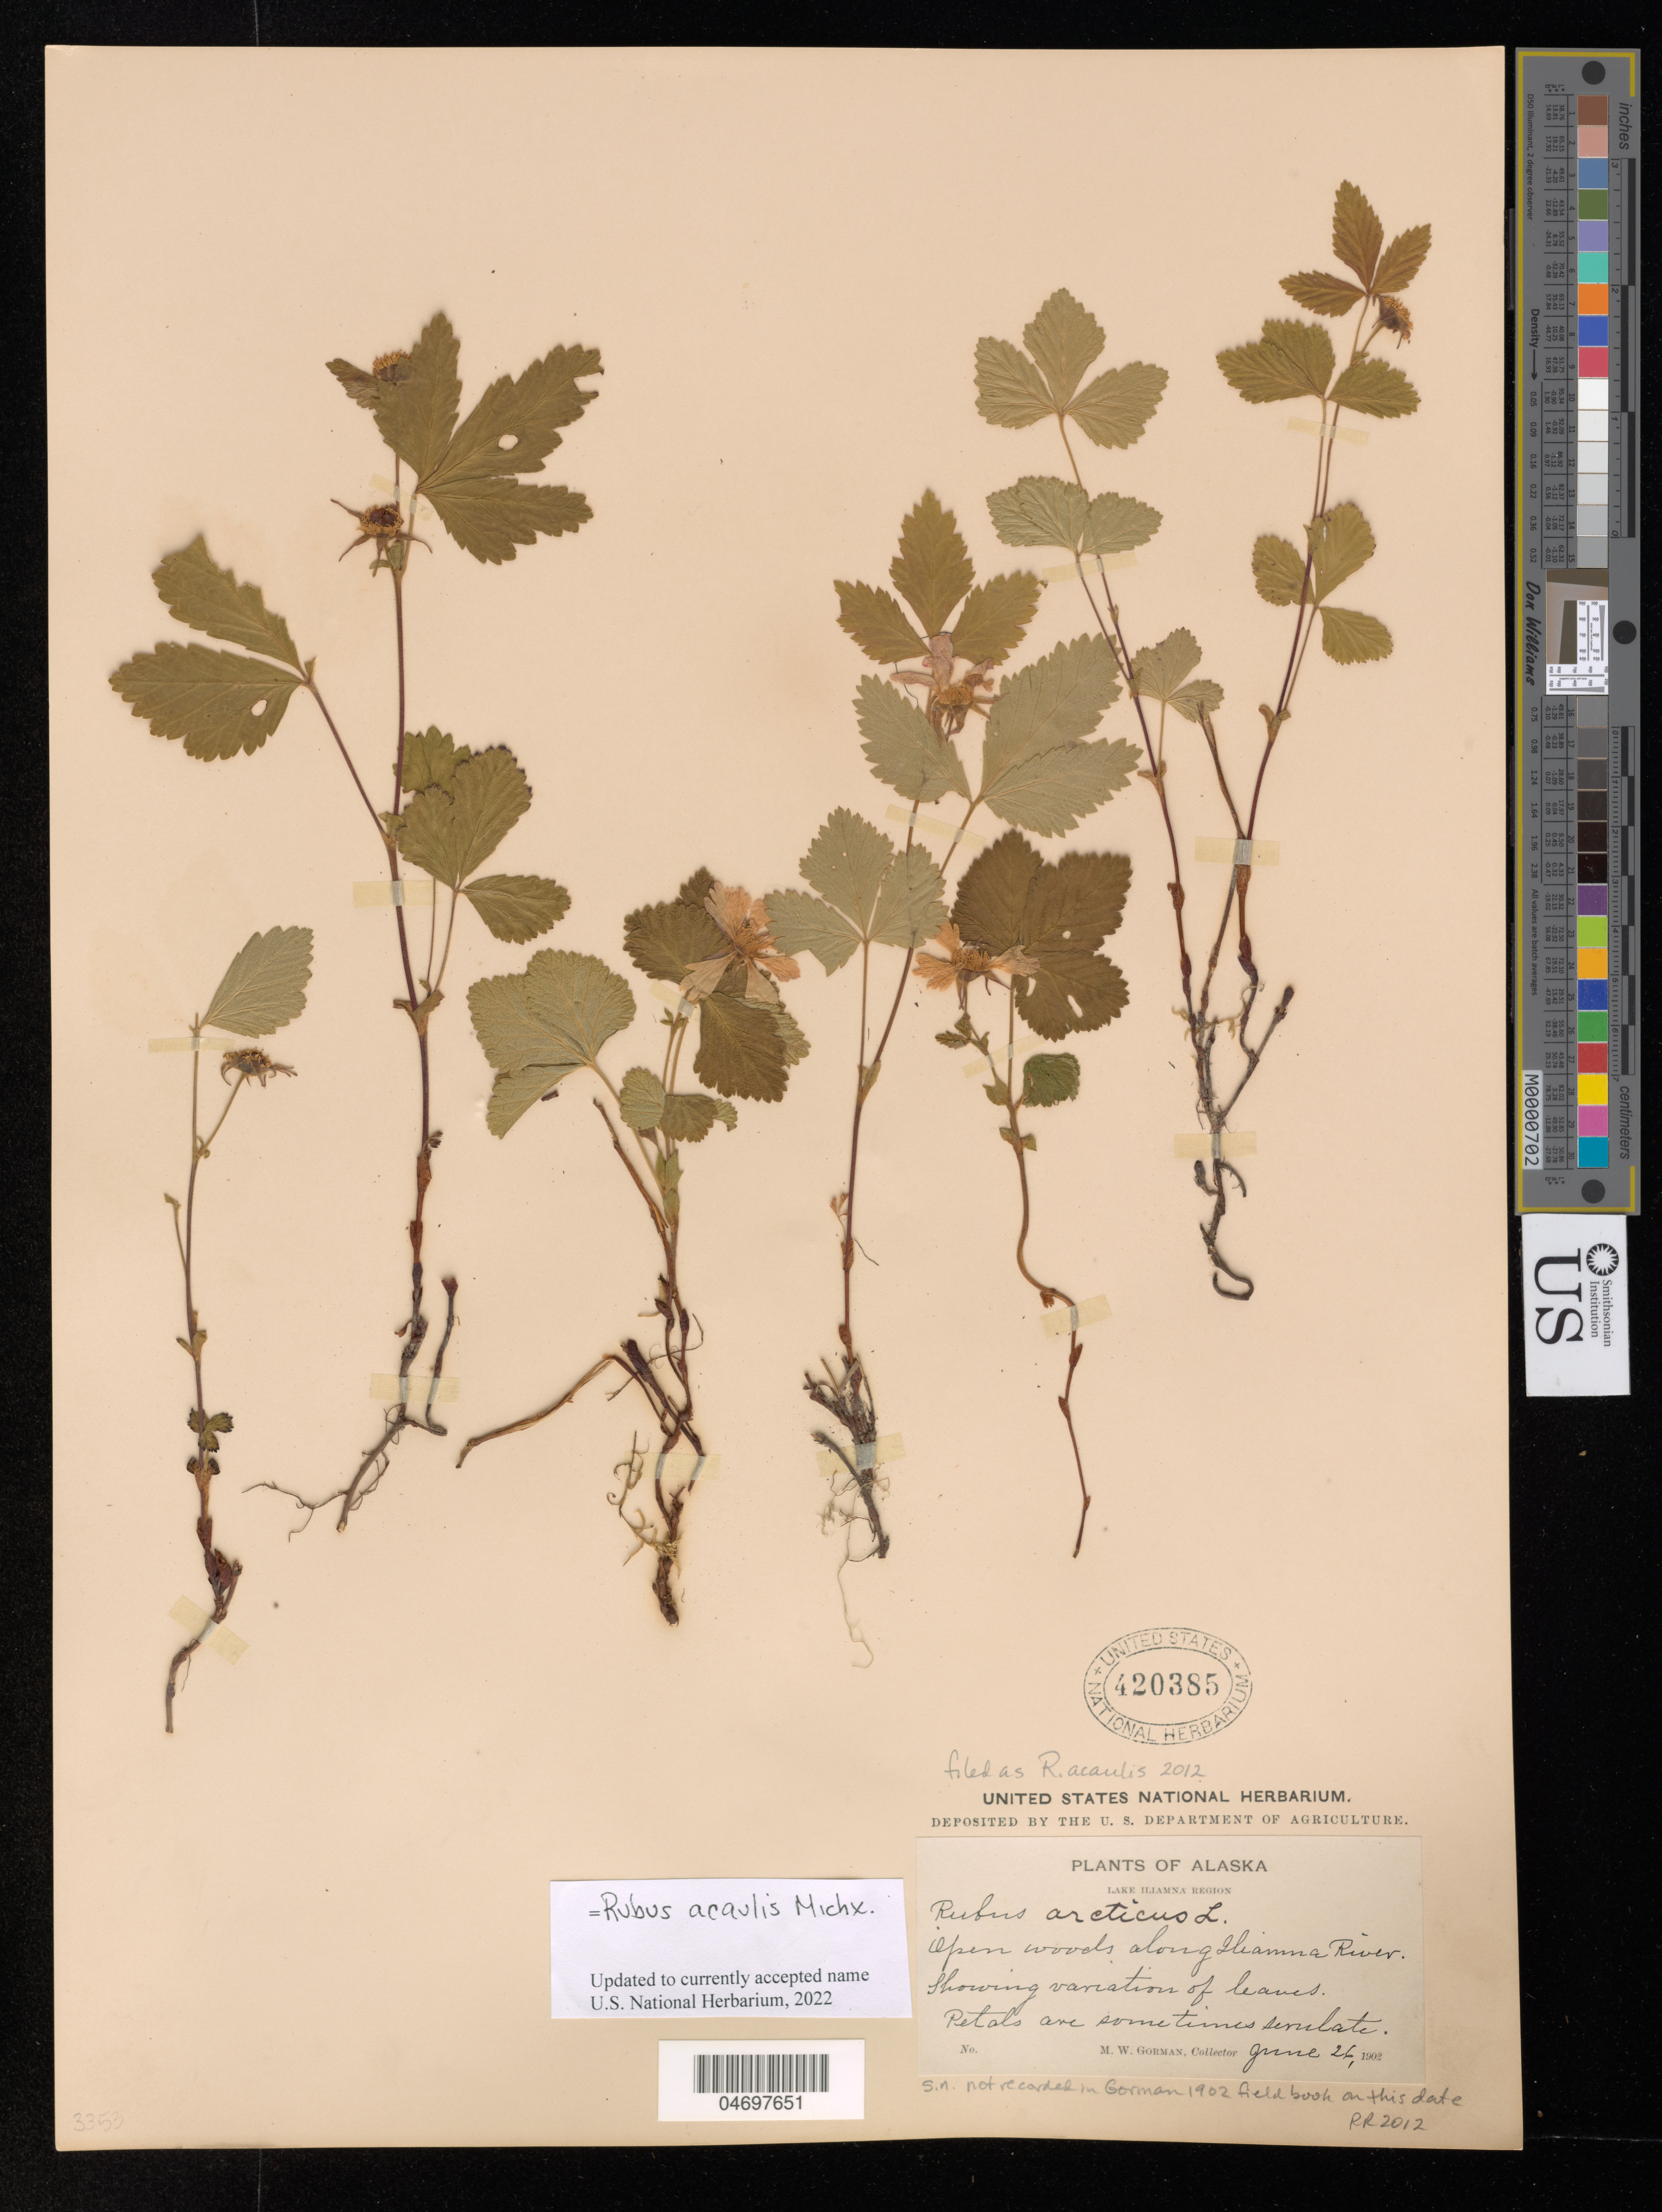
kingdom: Plantae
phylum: Tracheophyta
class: Magnoliopsida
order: Rosales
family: Rosaceae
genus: Rubus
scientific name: Rubus acaulis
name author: Michx.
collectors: M. W. Gorman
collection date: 1902-06-26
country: United States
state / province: Alaska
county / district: Lake and Peninsula Borough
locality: Open woods and sphagnum marshes along Iliamna River.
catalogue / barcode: US 420385